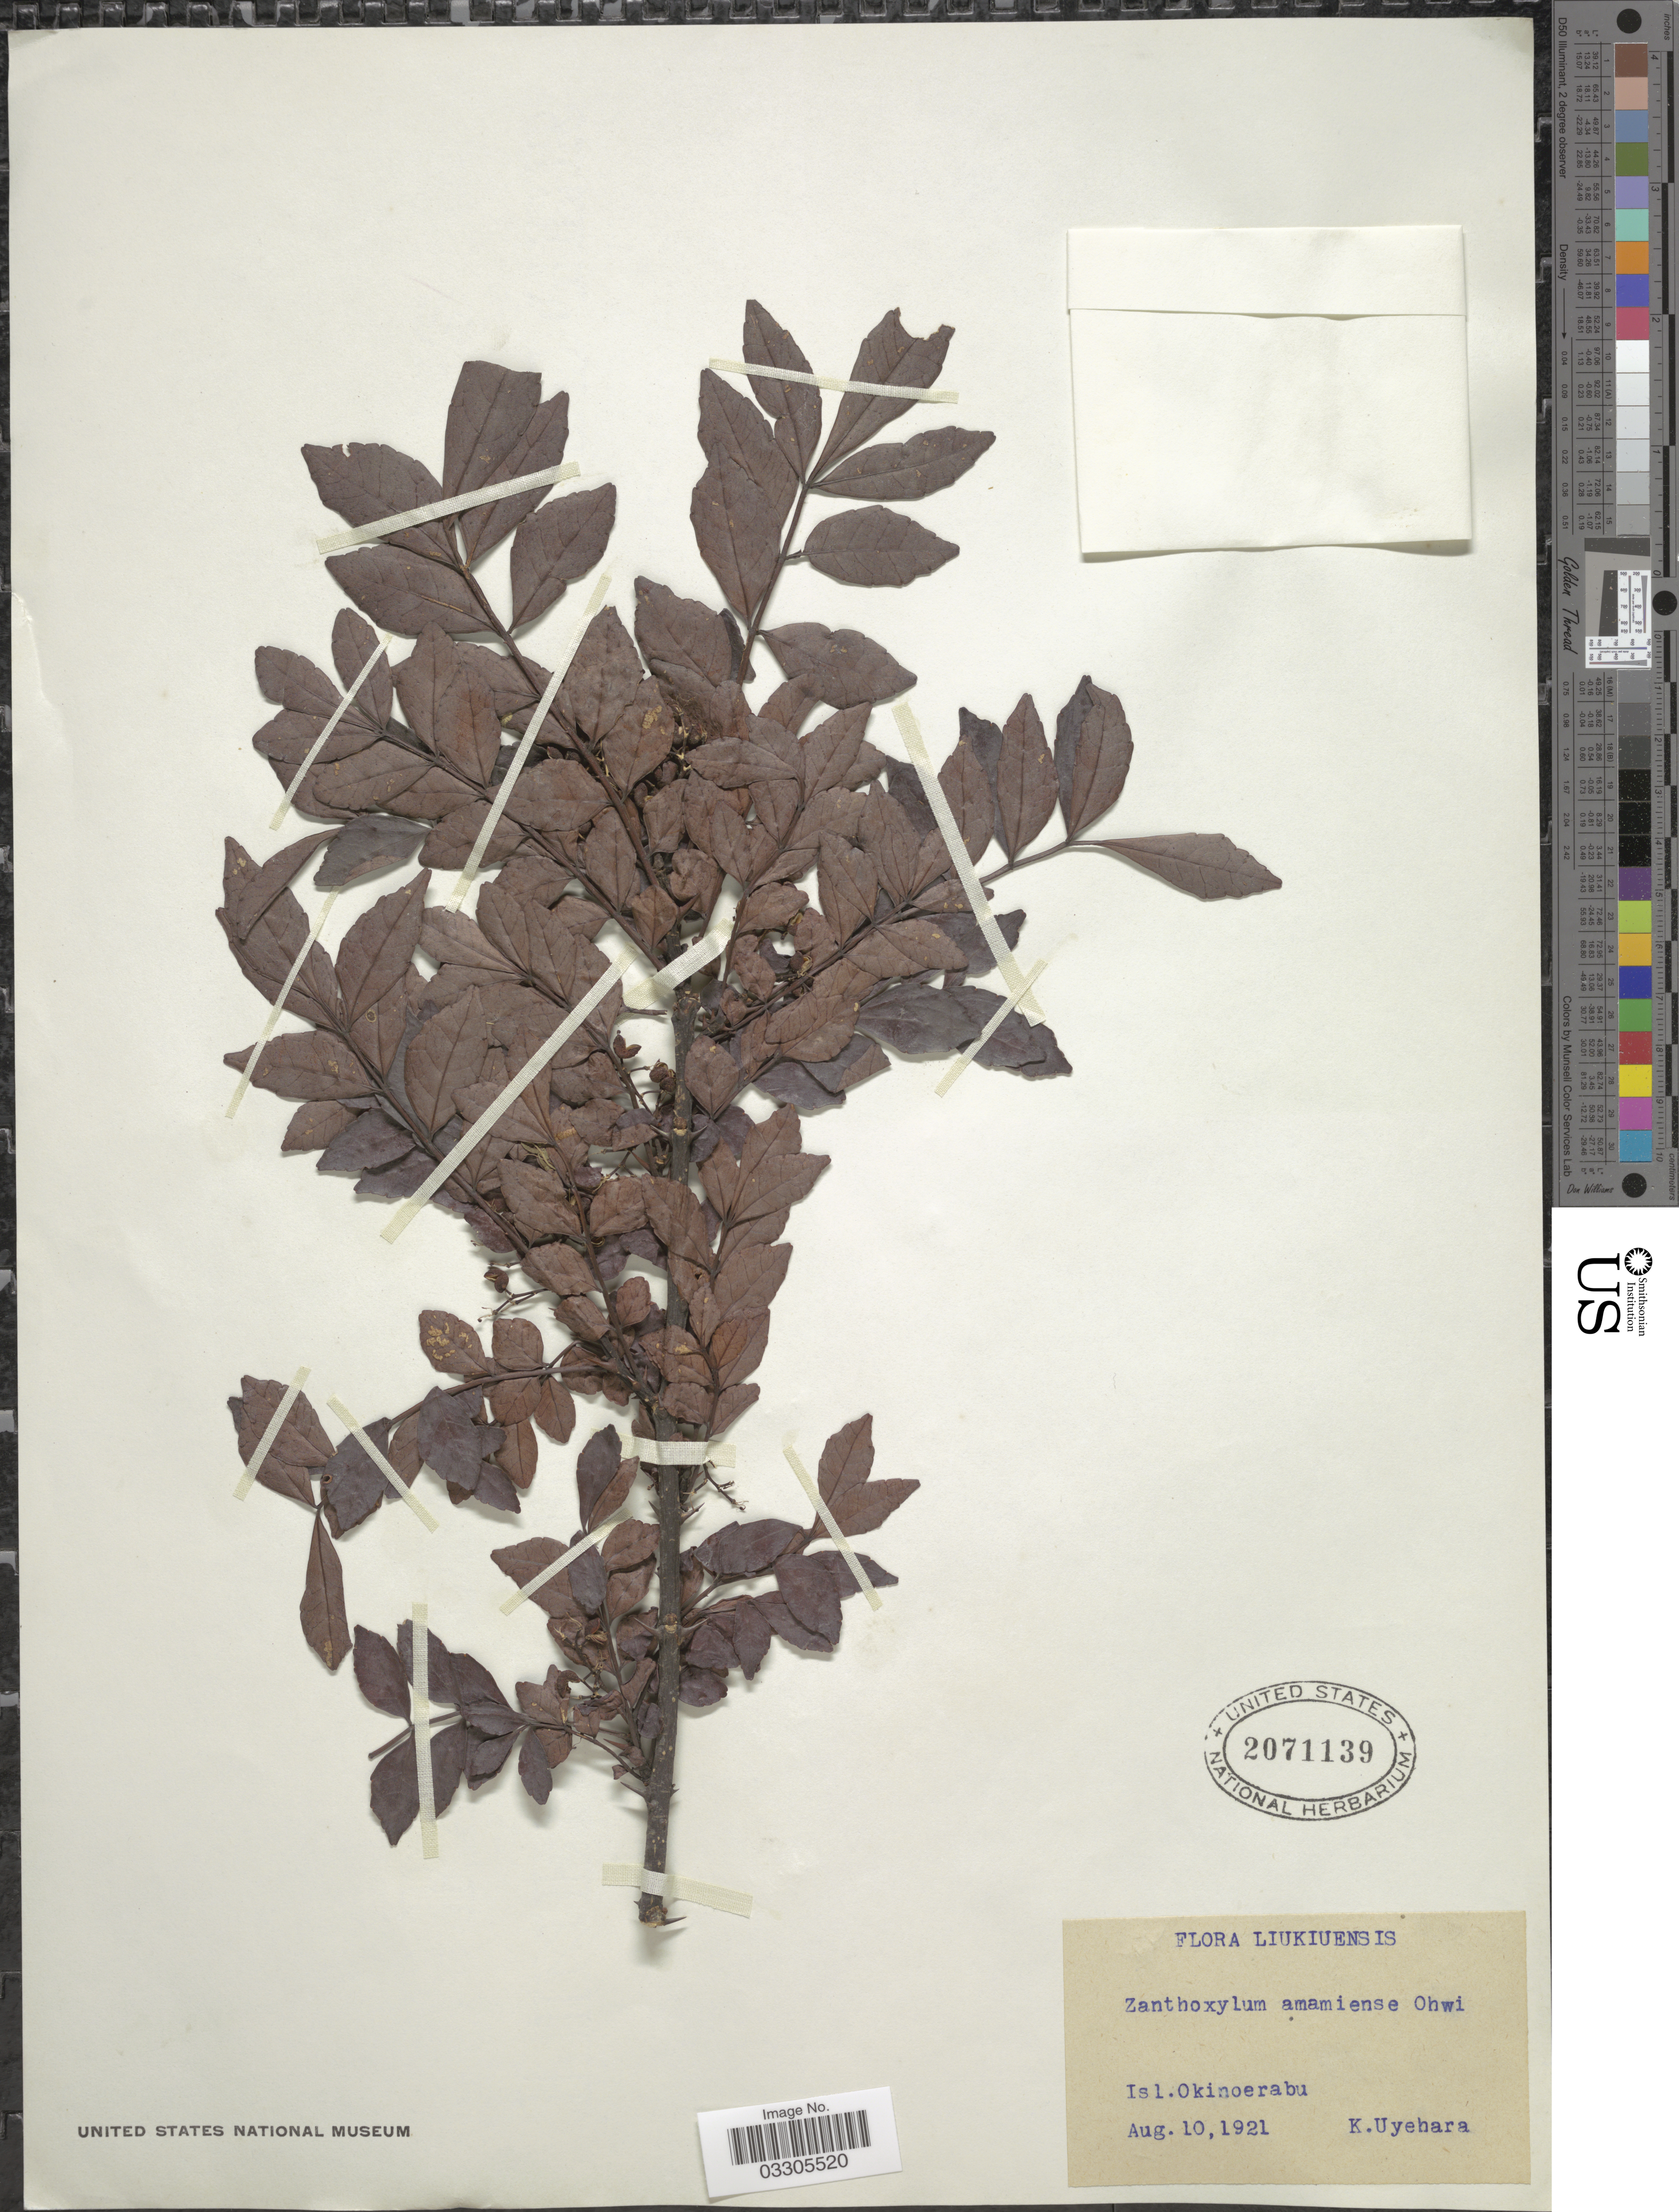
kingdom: Plantae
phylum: Tracheophyta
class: Magnoliopsida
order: Sapindales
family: Rutaceae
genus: Zanthoxylum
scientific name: Zanthoxylum amamiense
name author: Ohwi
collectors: K. Uyehara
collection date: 1921-08-10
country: Japan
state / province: Okinawa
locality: Liukiuensis, Isl. Okinoerabu.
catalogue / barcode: US 2071139